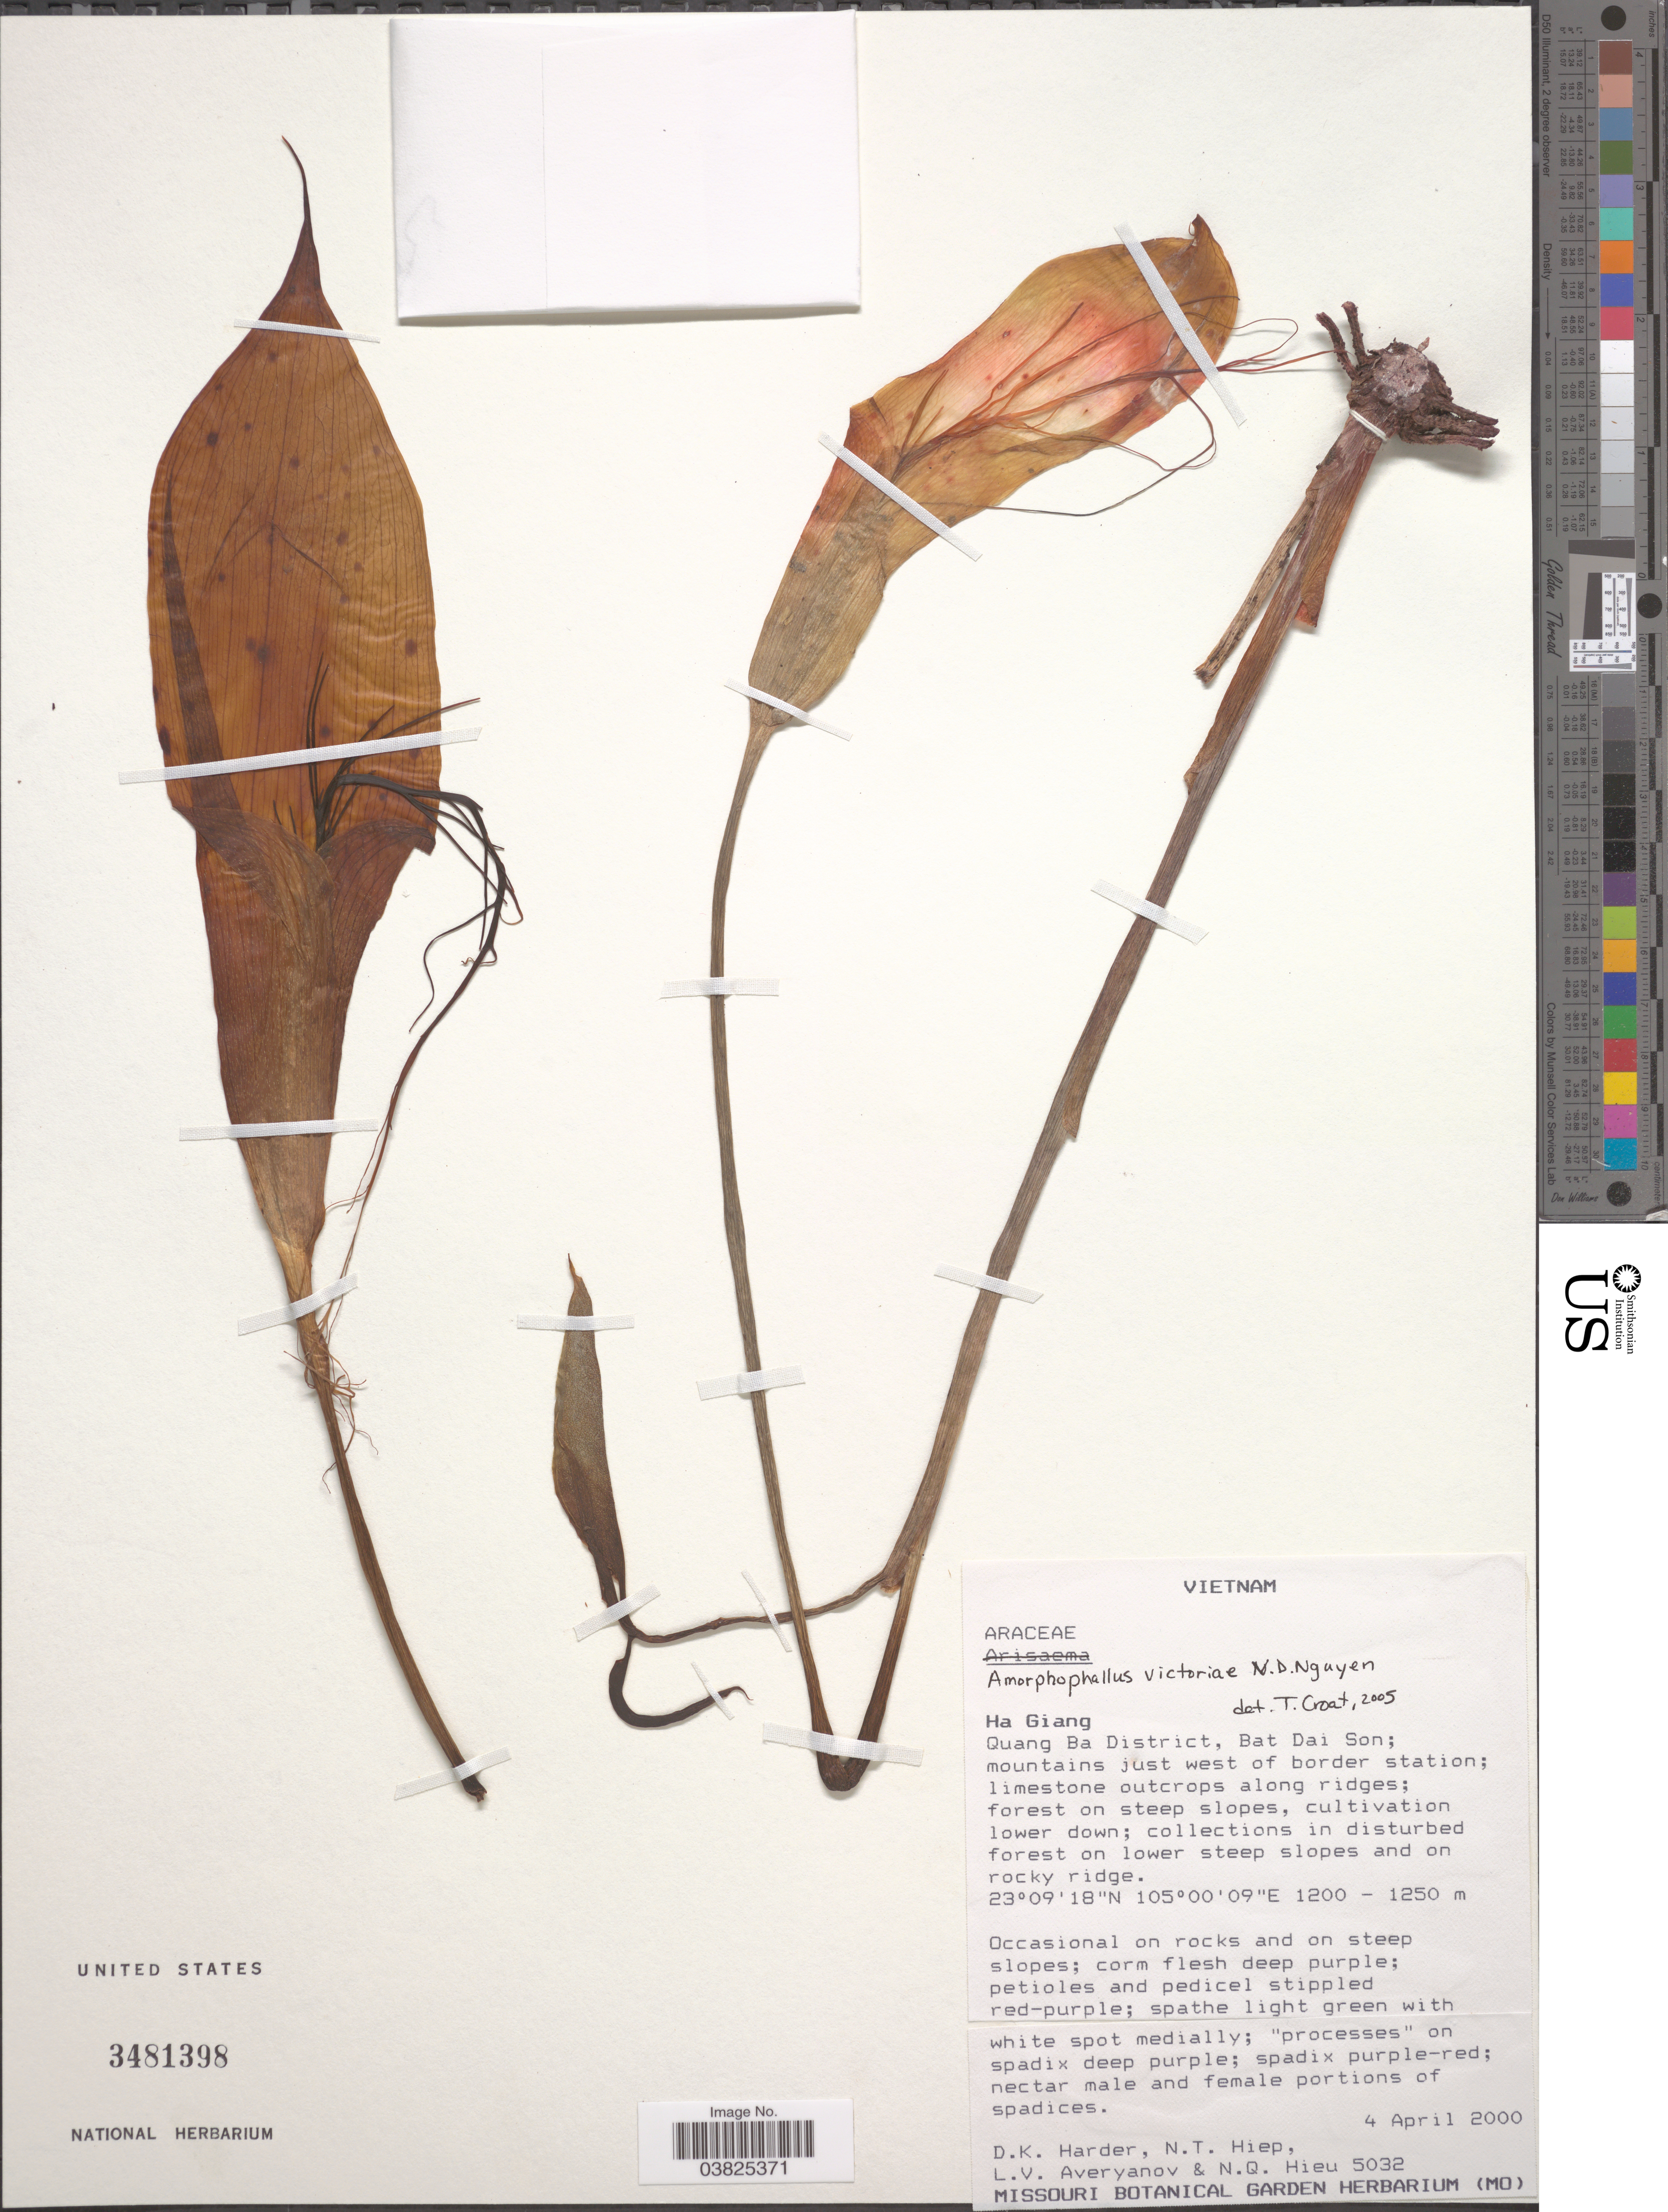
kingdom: Plantae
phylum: Tracheophyta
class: Liliopsida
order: Alismatales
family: Araceae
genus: Amorphophallus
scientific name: Amorphophallus victoriae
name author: V.D. Nguyen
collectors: D. Harder, N. T. Hiep, L. Averyanov & N. Hieu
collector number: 5032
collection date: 2000-04-04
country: Vietnam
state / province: Ha Giang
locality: Quang Ba District, Bat Dai Son; mountains just west of border station.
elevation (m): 1200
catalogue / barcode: US 3481398